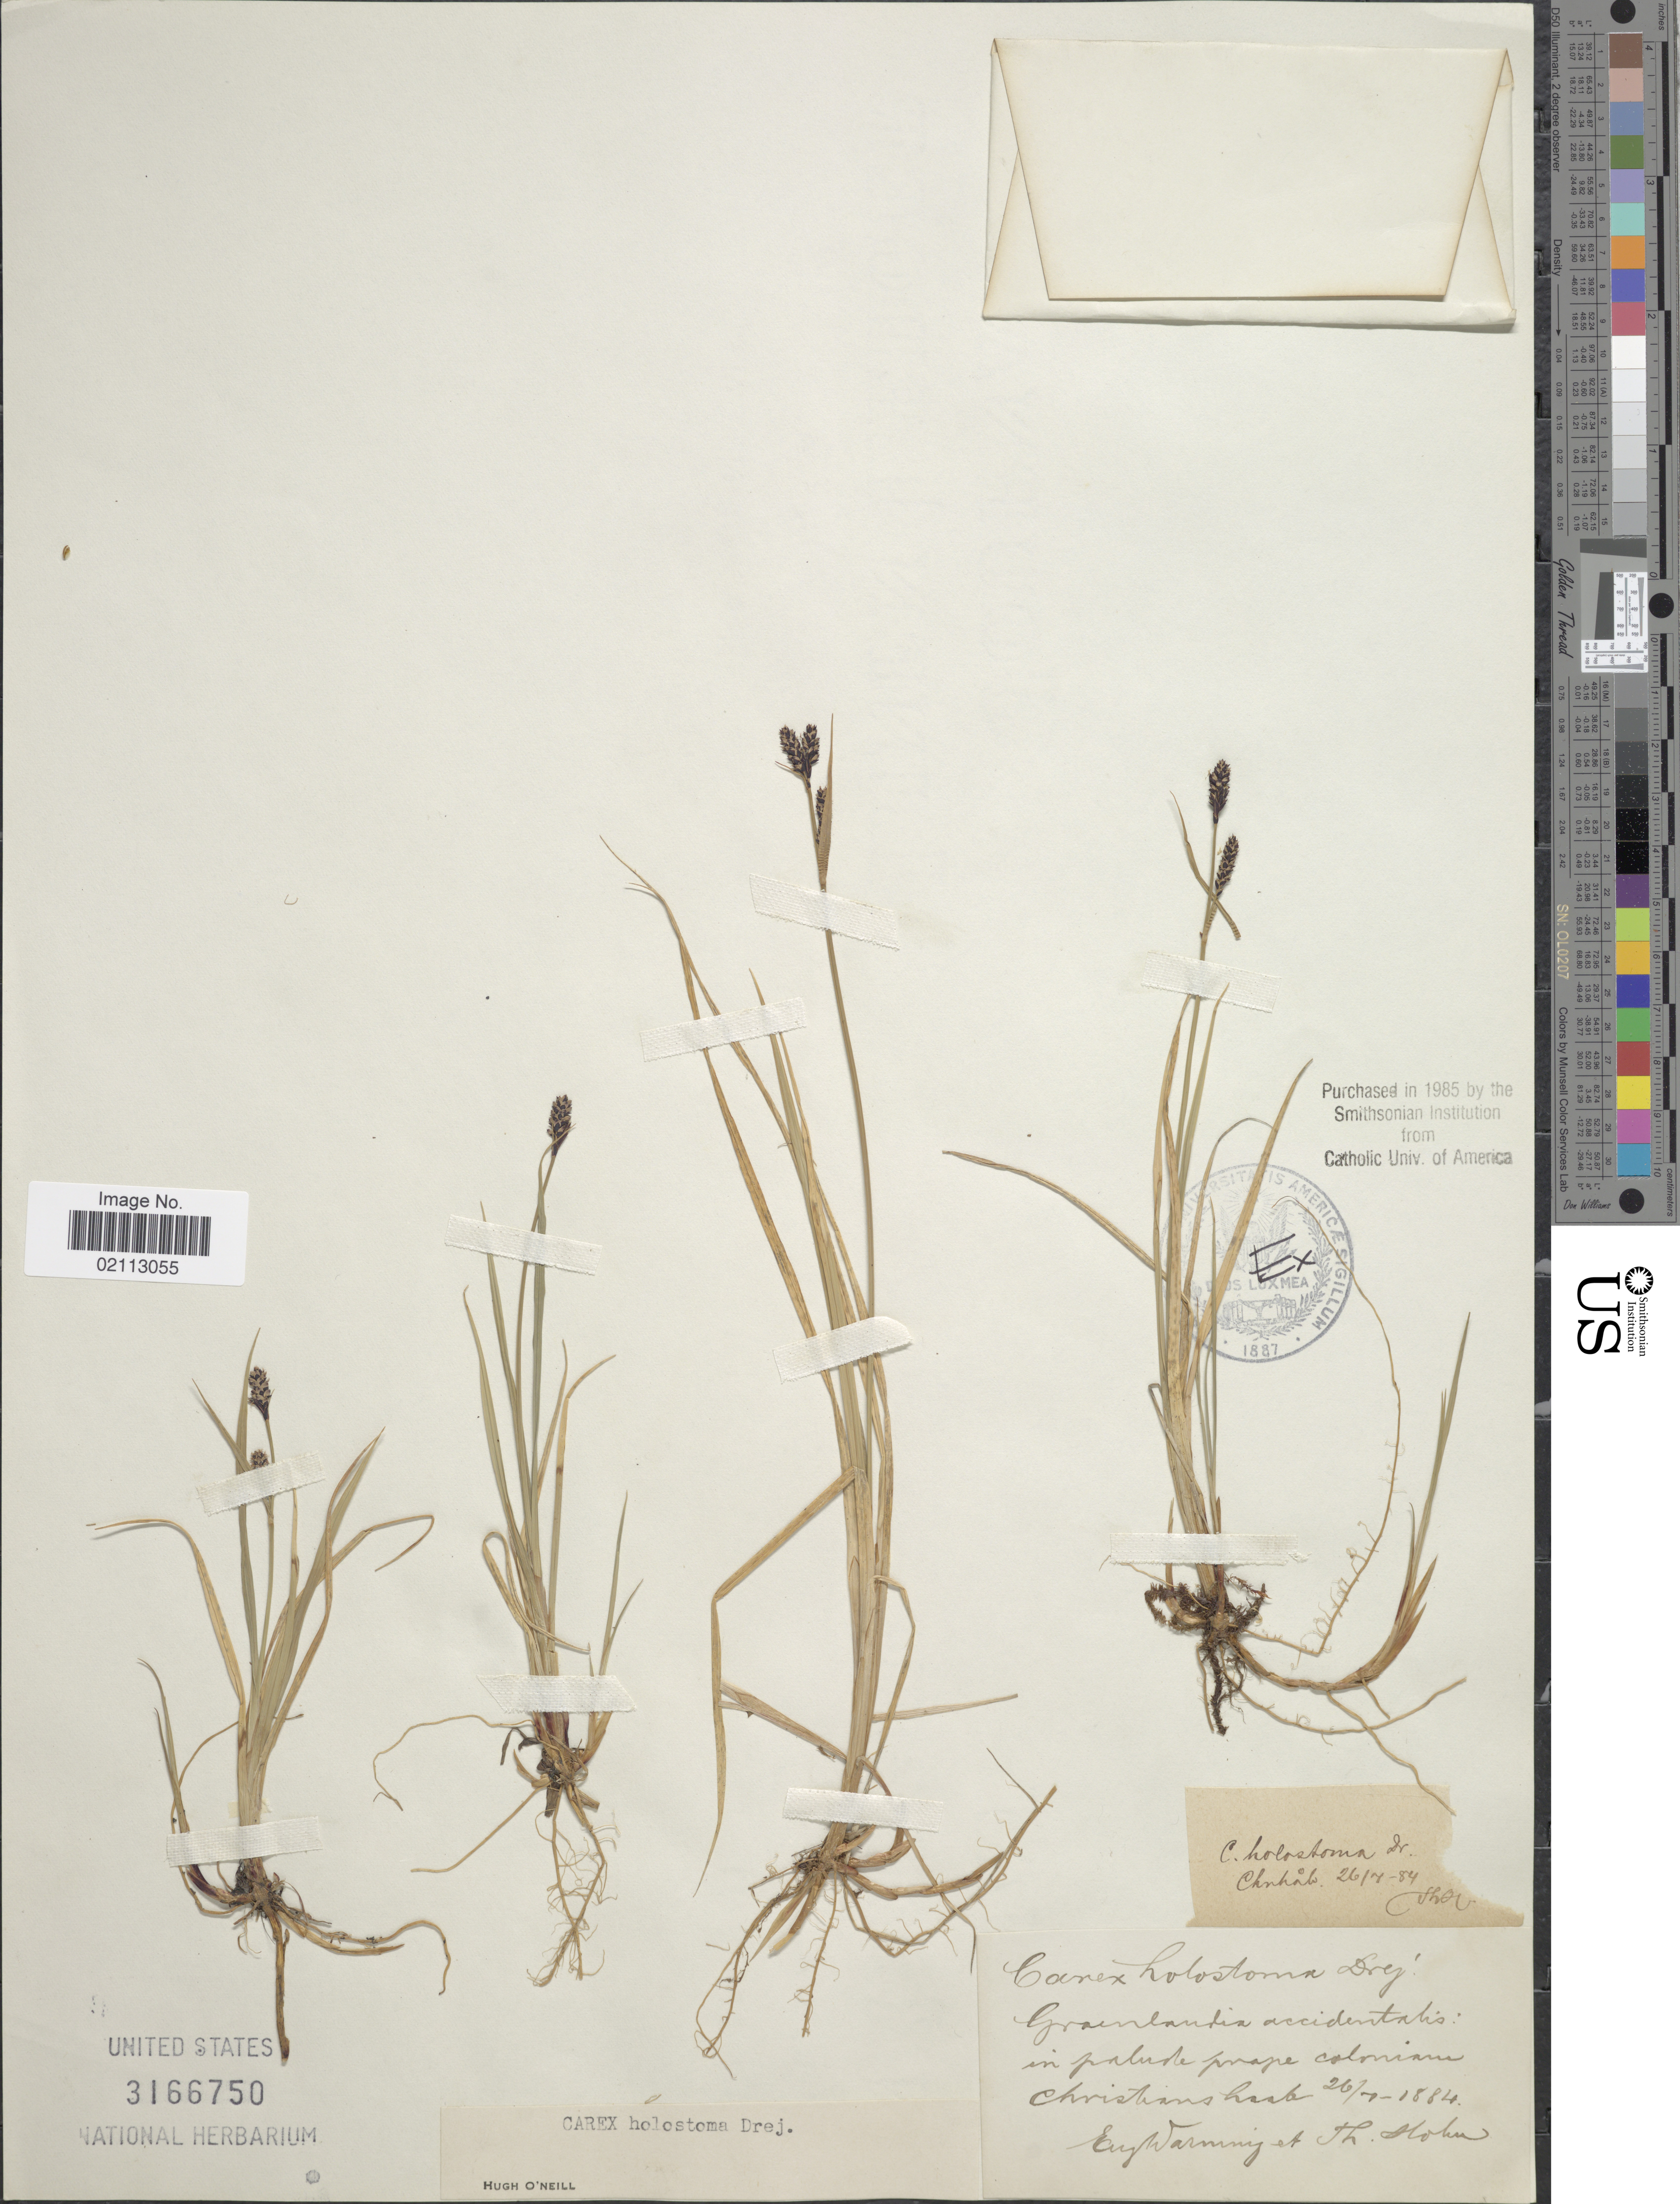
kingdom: Plantae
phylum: Tracheophyta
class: Liliopsida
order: Poales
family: Cyperaceae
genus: Carex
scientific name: Carex holostoma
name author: Drejer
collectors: E. Warming & T. Holm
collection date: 1884-07-26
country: Greenland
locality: Groenlandia occidentalis, Christianshåb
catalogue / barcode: US 3166750